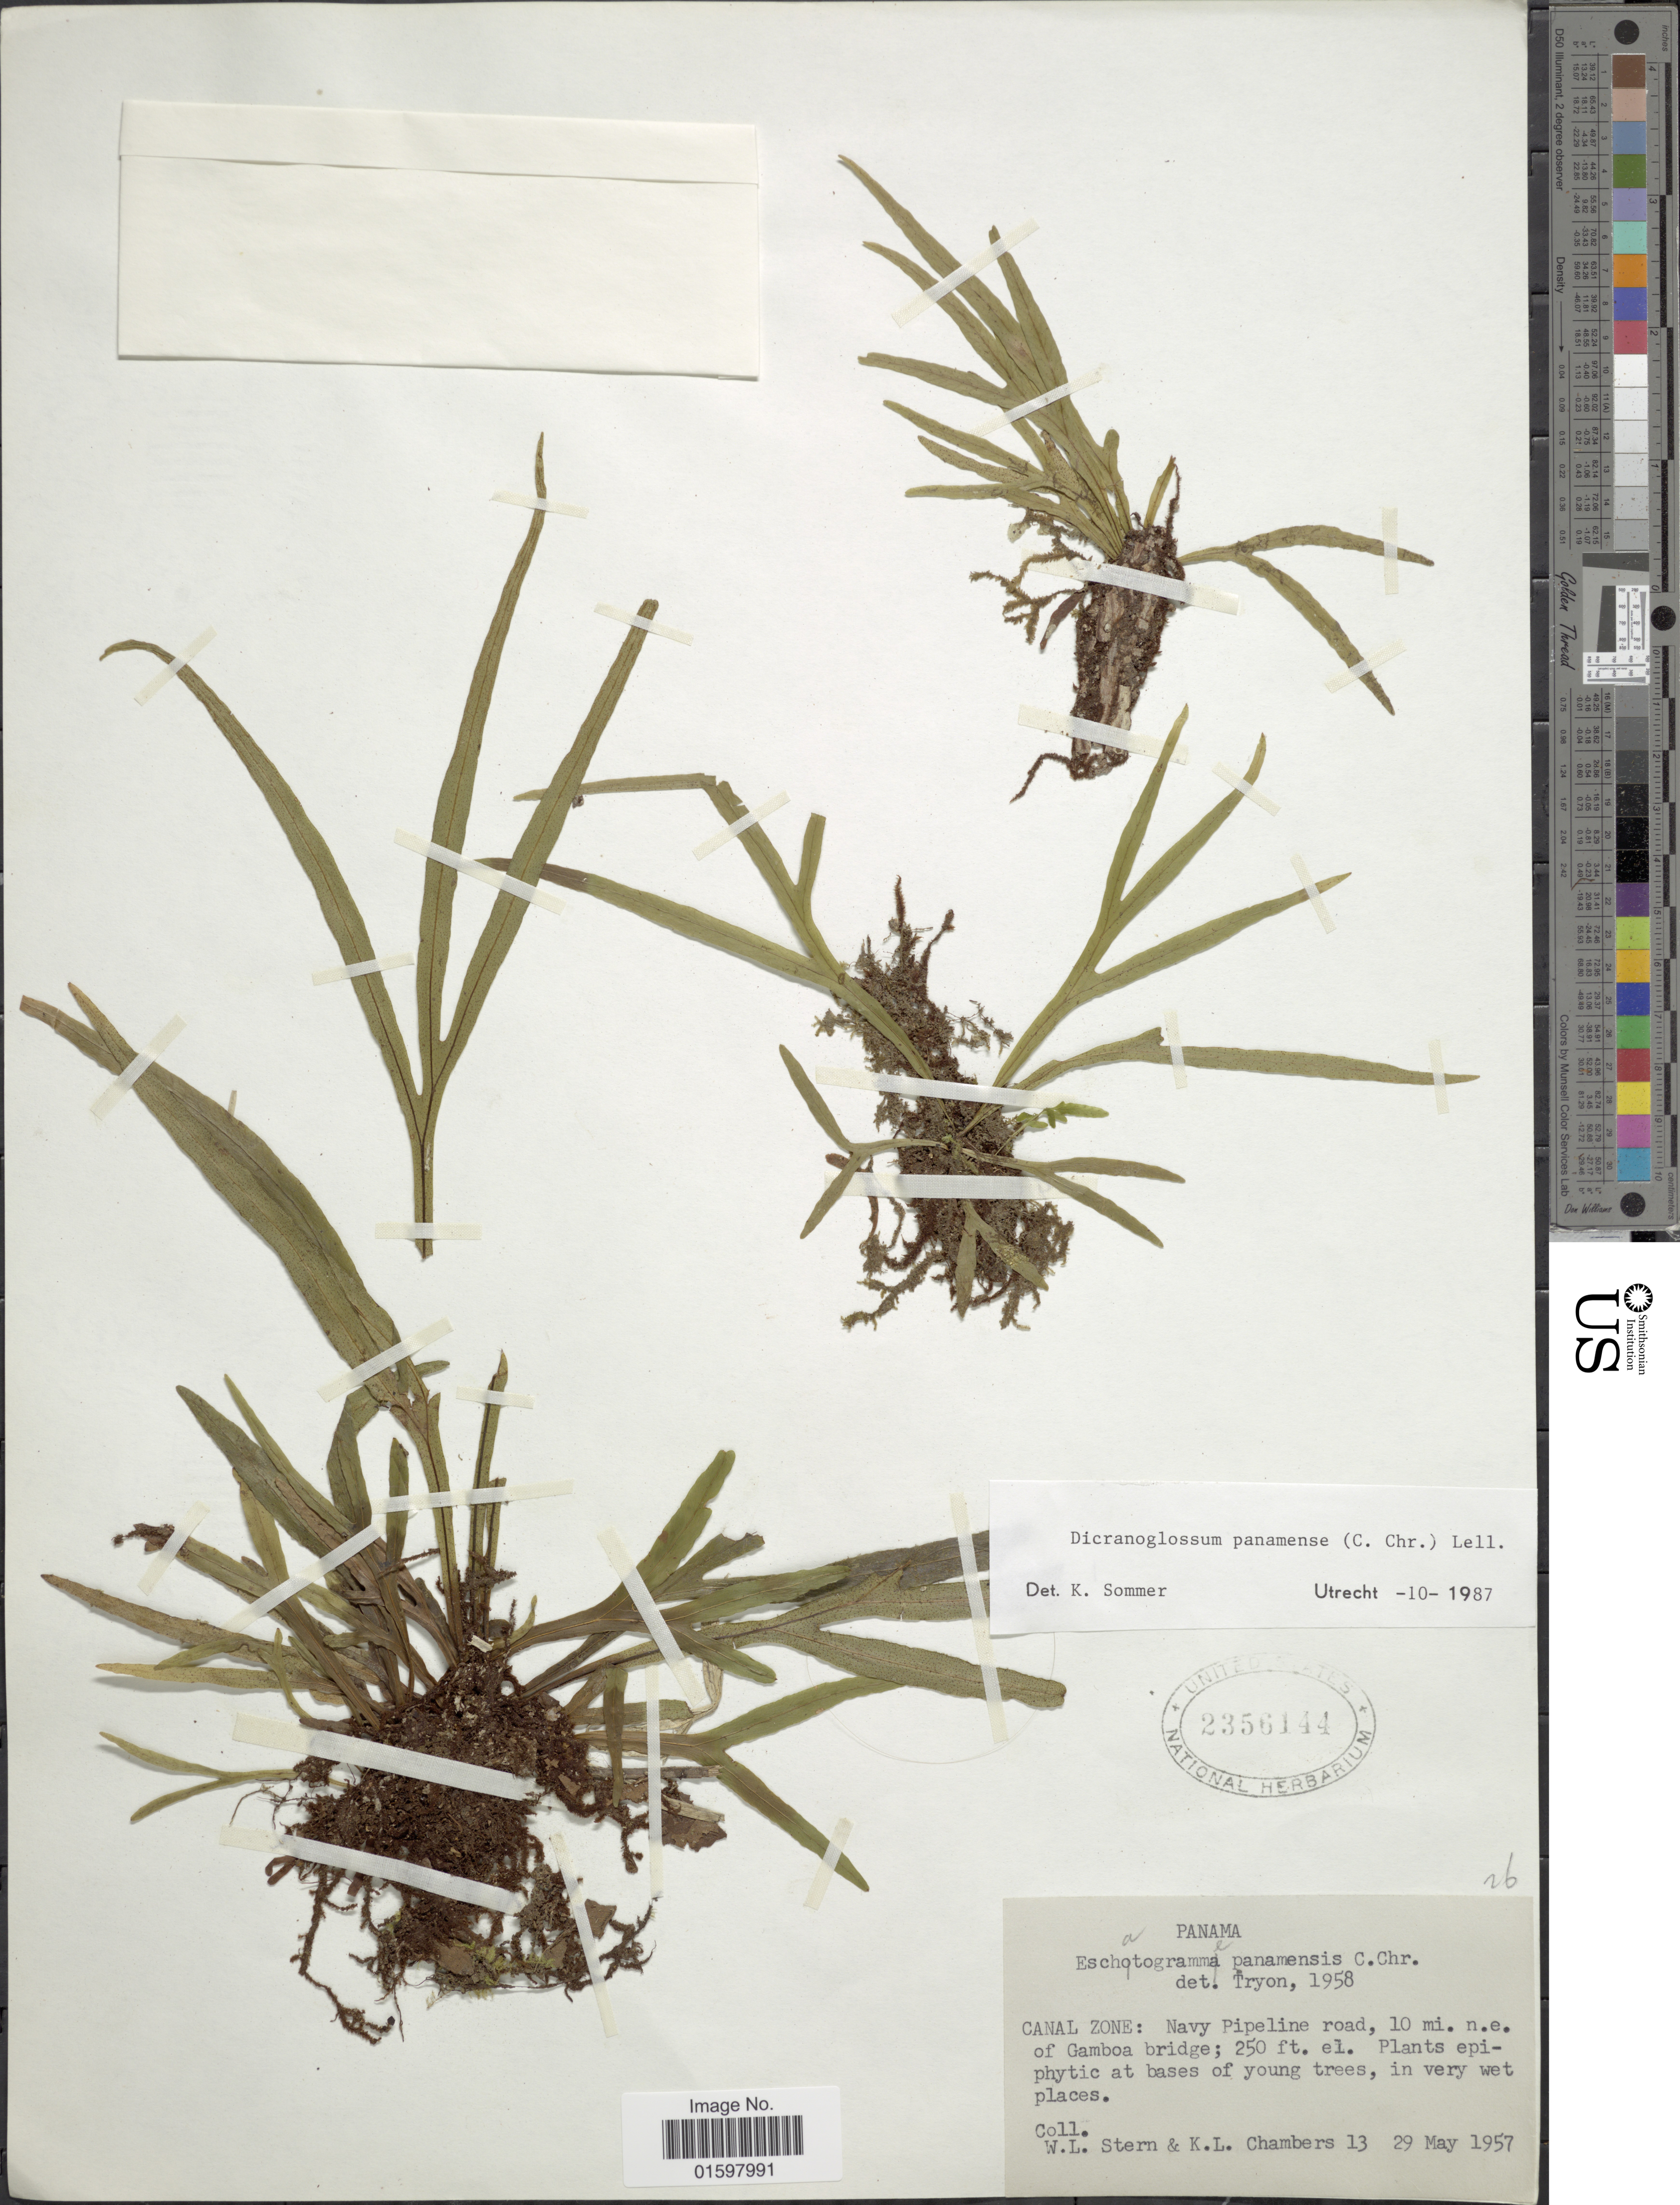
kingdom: Plantae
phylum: Tracheophyta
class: Polypodiopsida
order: Polypodiales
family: Polypodiaceae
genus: Pleopeltis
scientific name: Pleopeltis panamensis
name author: (Weath.) Pic. Serm.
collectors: W. L. Stern & K. Chambers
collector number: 13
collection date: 1957-05-29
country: Panama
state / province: Colón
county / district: Canal Zone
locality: Canal Zone: Navy Pipeline road, 10 mi n.e. of Gamboa bridge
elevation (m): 76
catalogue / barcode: US 2356144